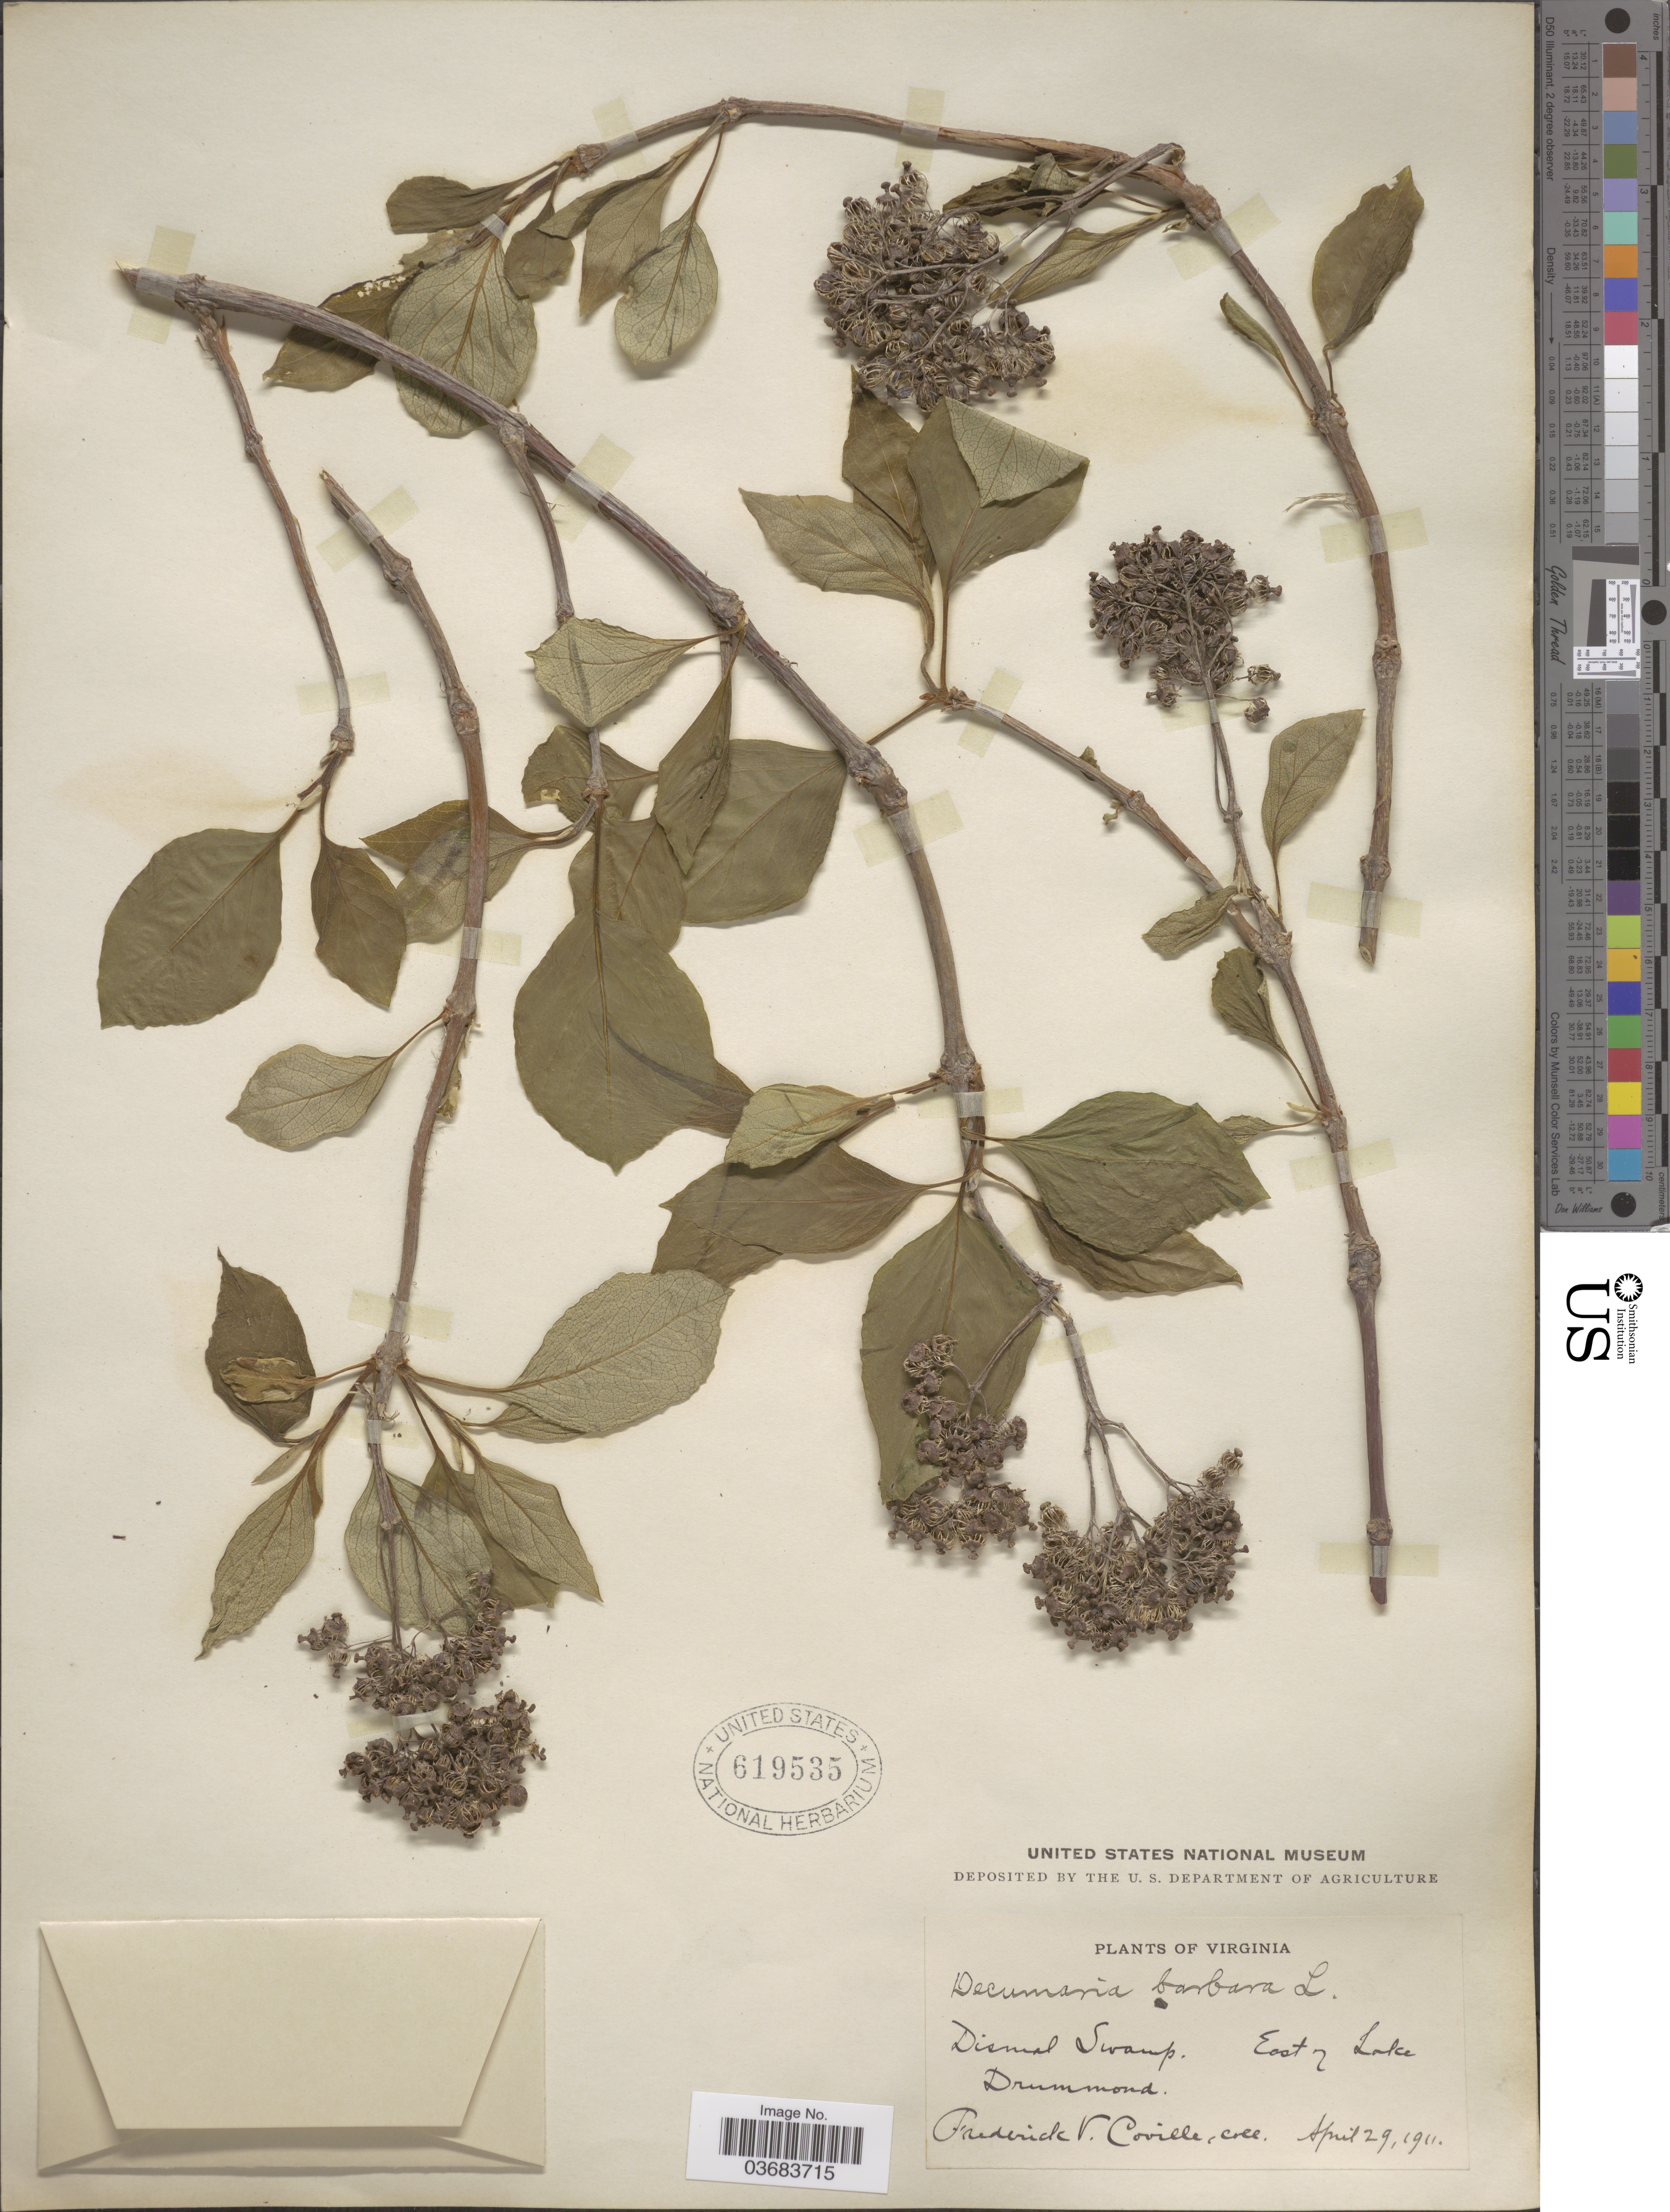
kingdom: Plantae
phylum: Tracheophyta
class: Magnoliopsida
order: Cornales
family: Hydrangeaceae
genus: Hydrangea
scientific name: Hydrangea barbara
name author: (L.) Bernd Schulz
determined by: Strong, Mark T., (BOT), Smithsonian Institution - National Museum of Natural History (UNITED STATES)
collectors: F. V. Coville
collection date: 1911-04-29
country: United States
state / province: Virginia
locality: Dismal Swamp. East of Lake Drummond.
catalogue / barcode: US 619535